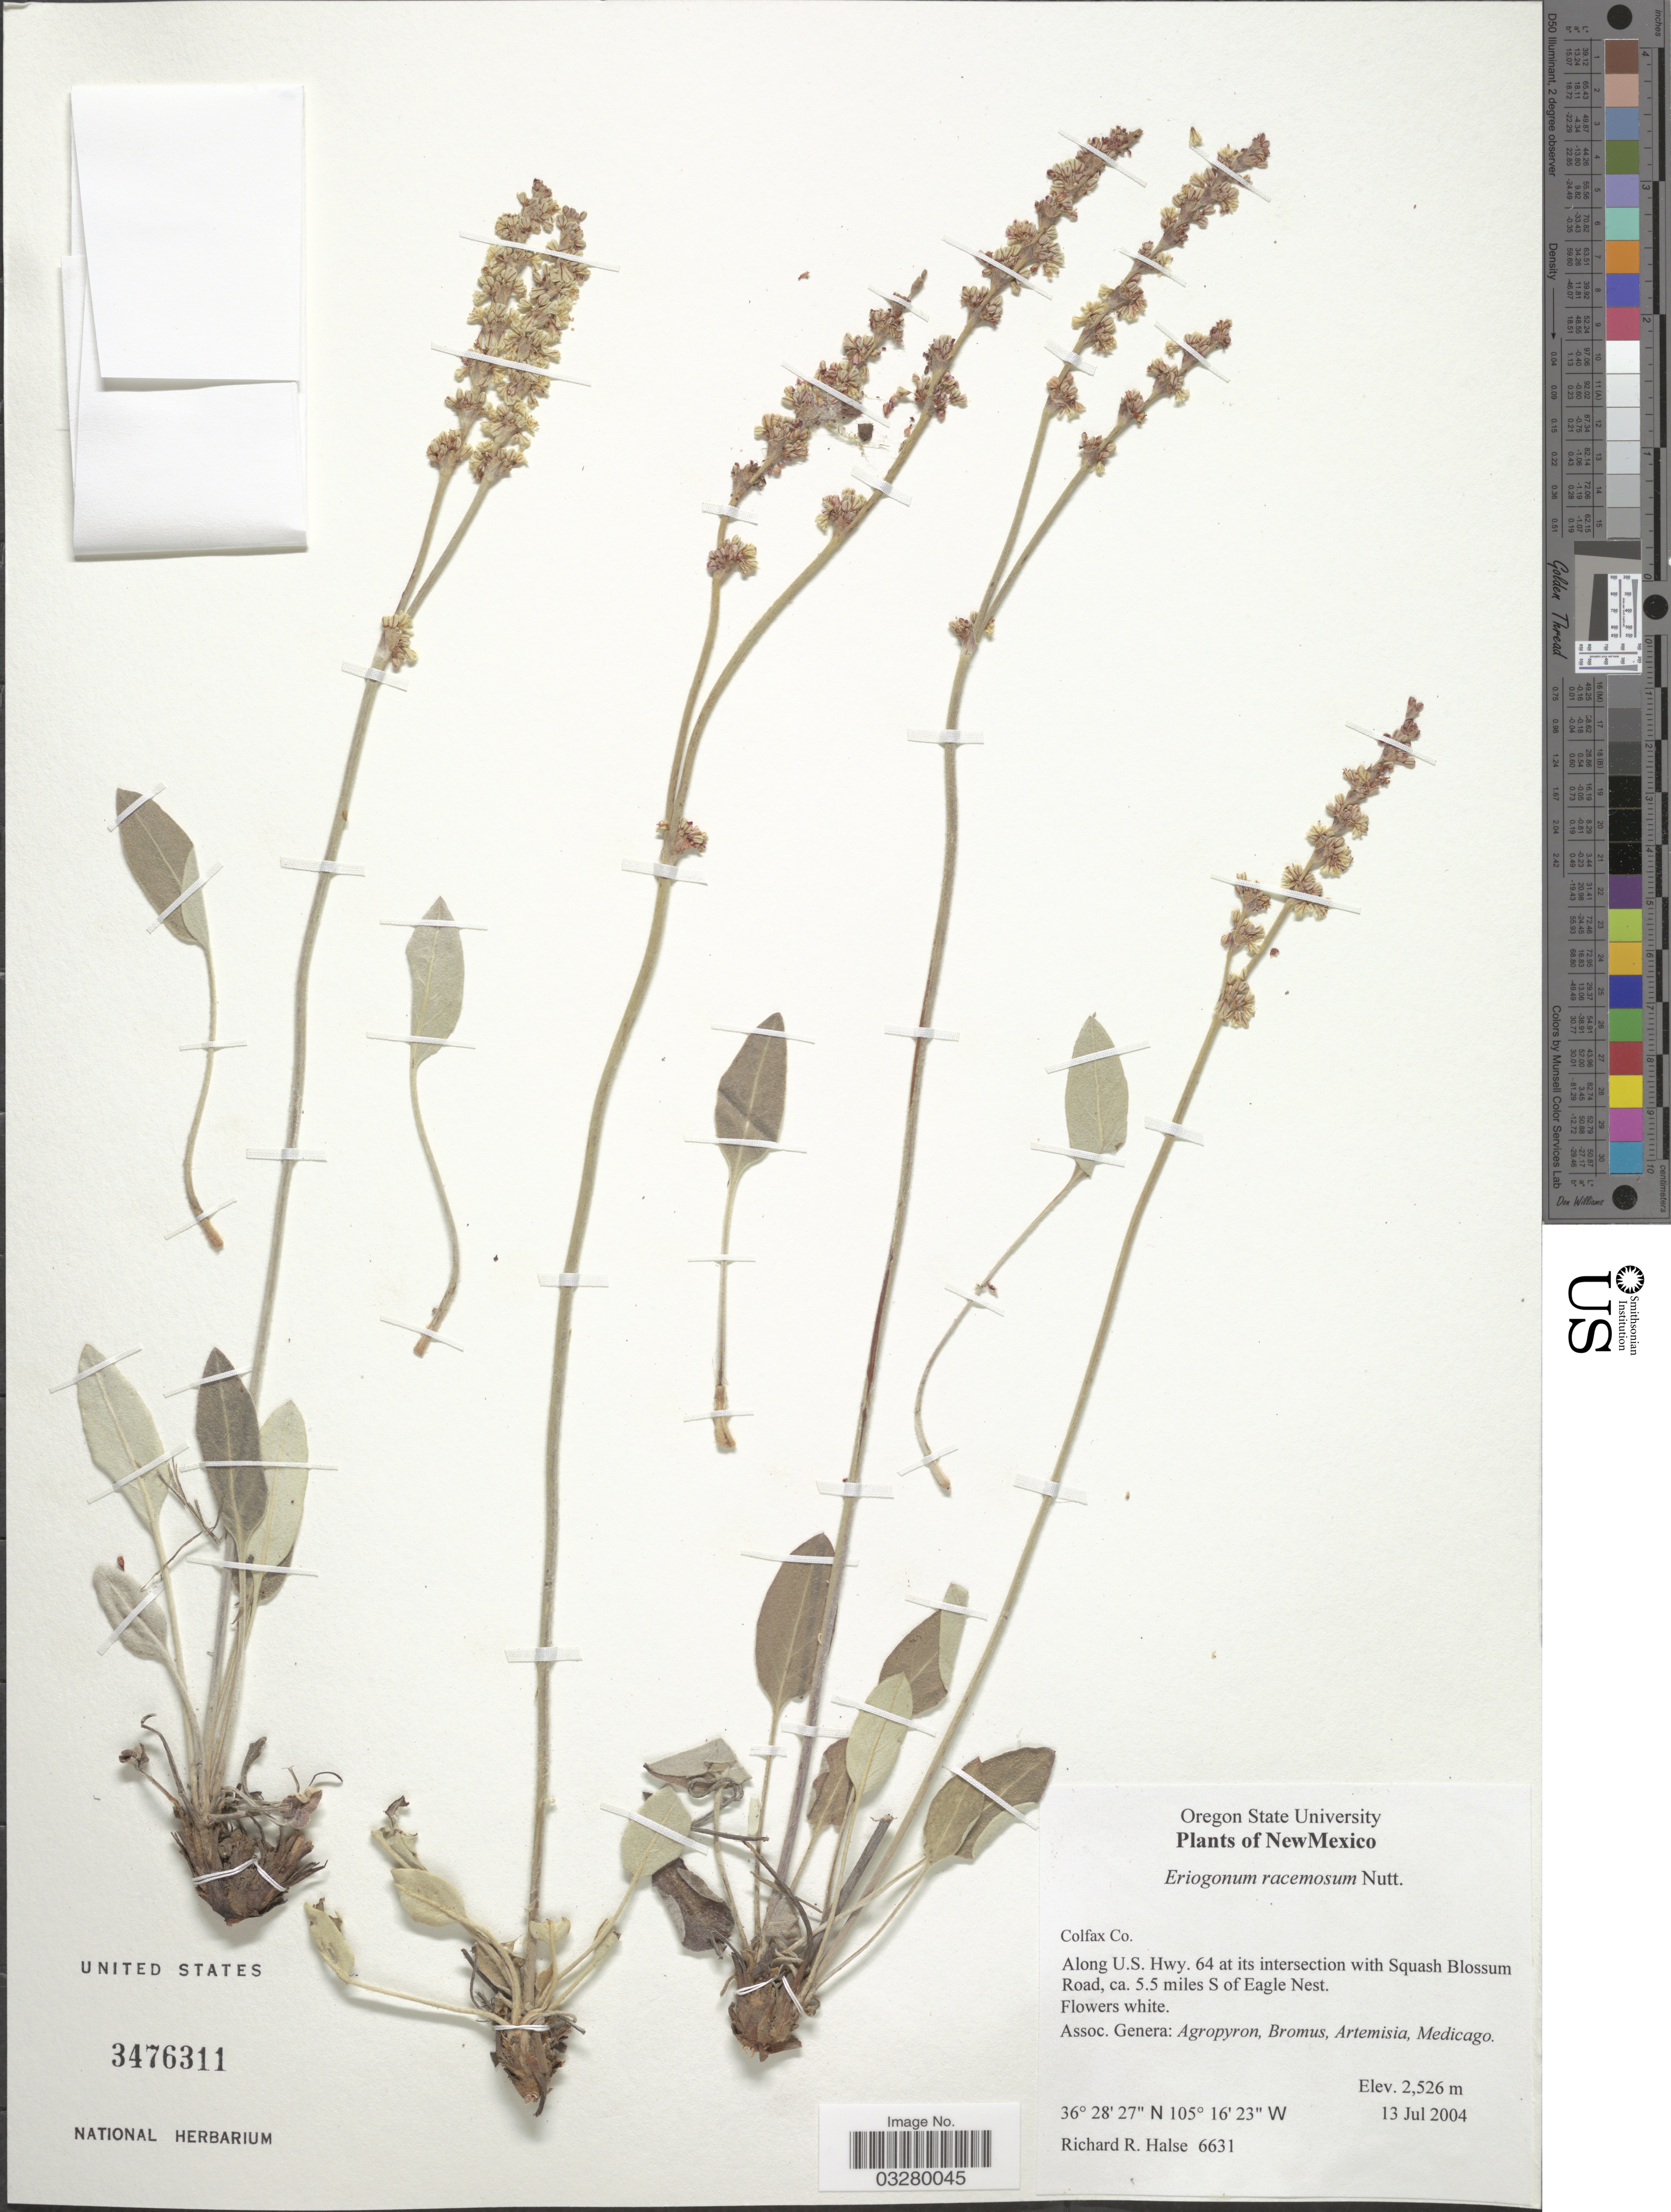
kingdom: Plantae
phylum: Tracheophyta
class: Magnoliopsida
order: Caryophyllales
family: Polygonaceae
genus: Eriogonum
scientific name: Eriogonum racemosum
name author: Nutt.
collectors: R. Halse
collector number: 6631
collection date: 2004-07-13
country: United States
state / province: New Mexico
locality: Colfax Co., Along U.S. Hwy. 64 at its intersection with Squash Blossum Road, ca. 5.5 miles S of Eagle Nest.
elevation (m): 2526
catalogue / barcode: US 3476311